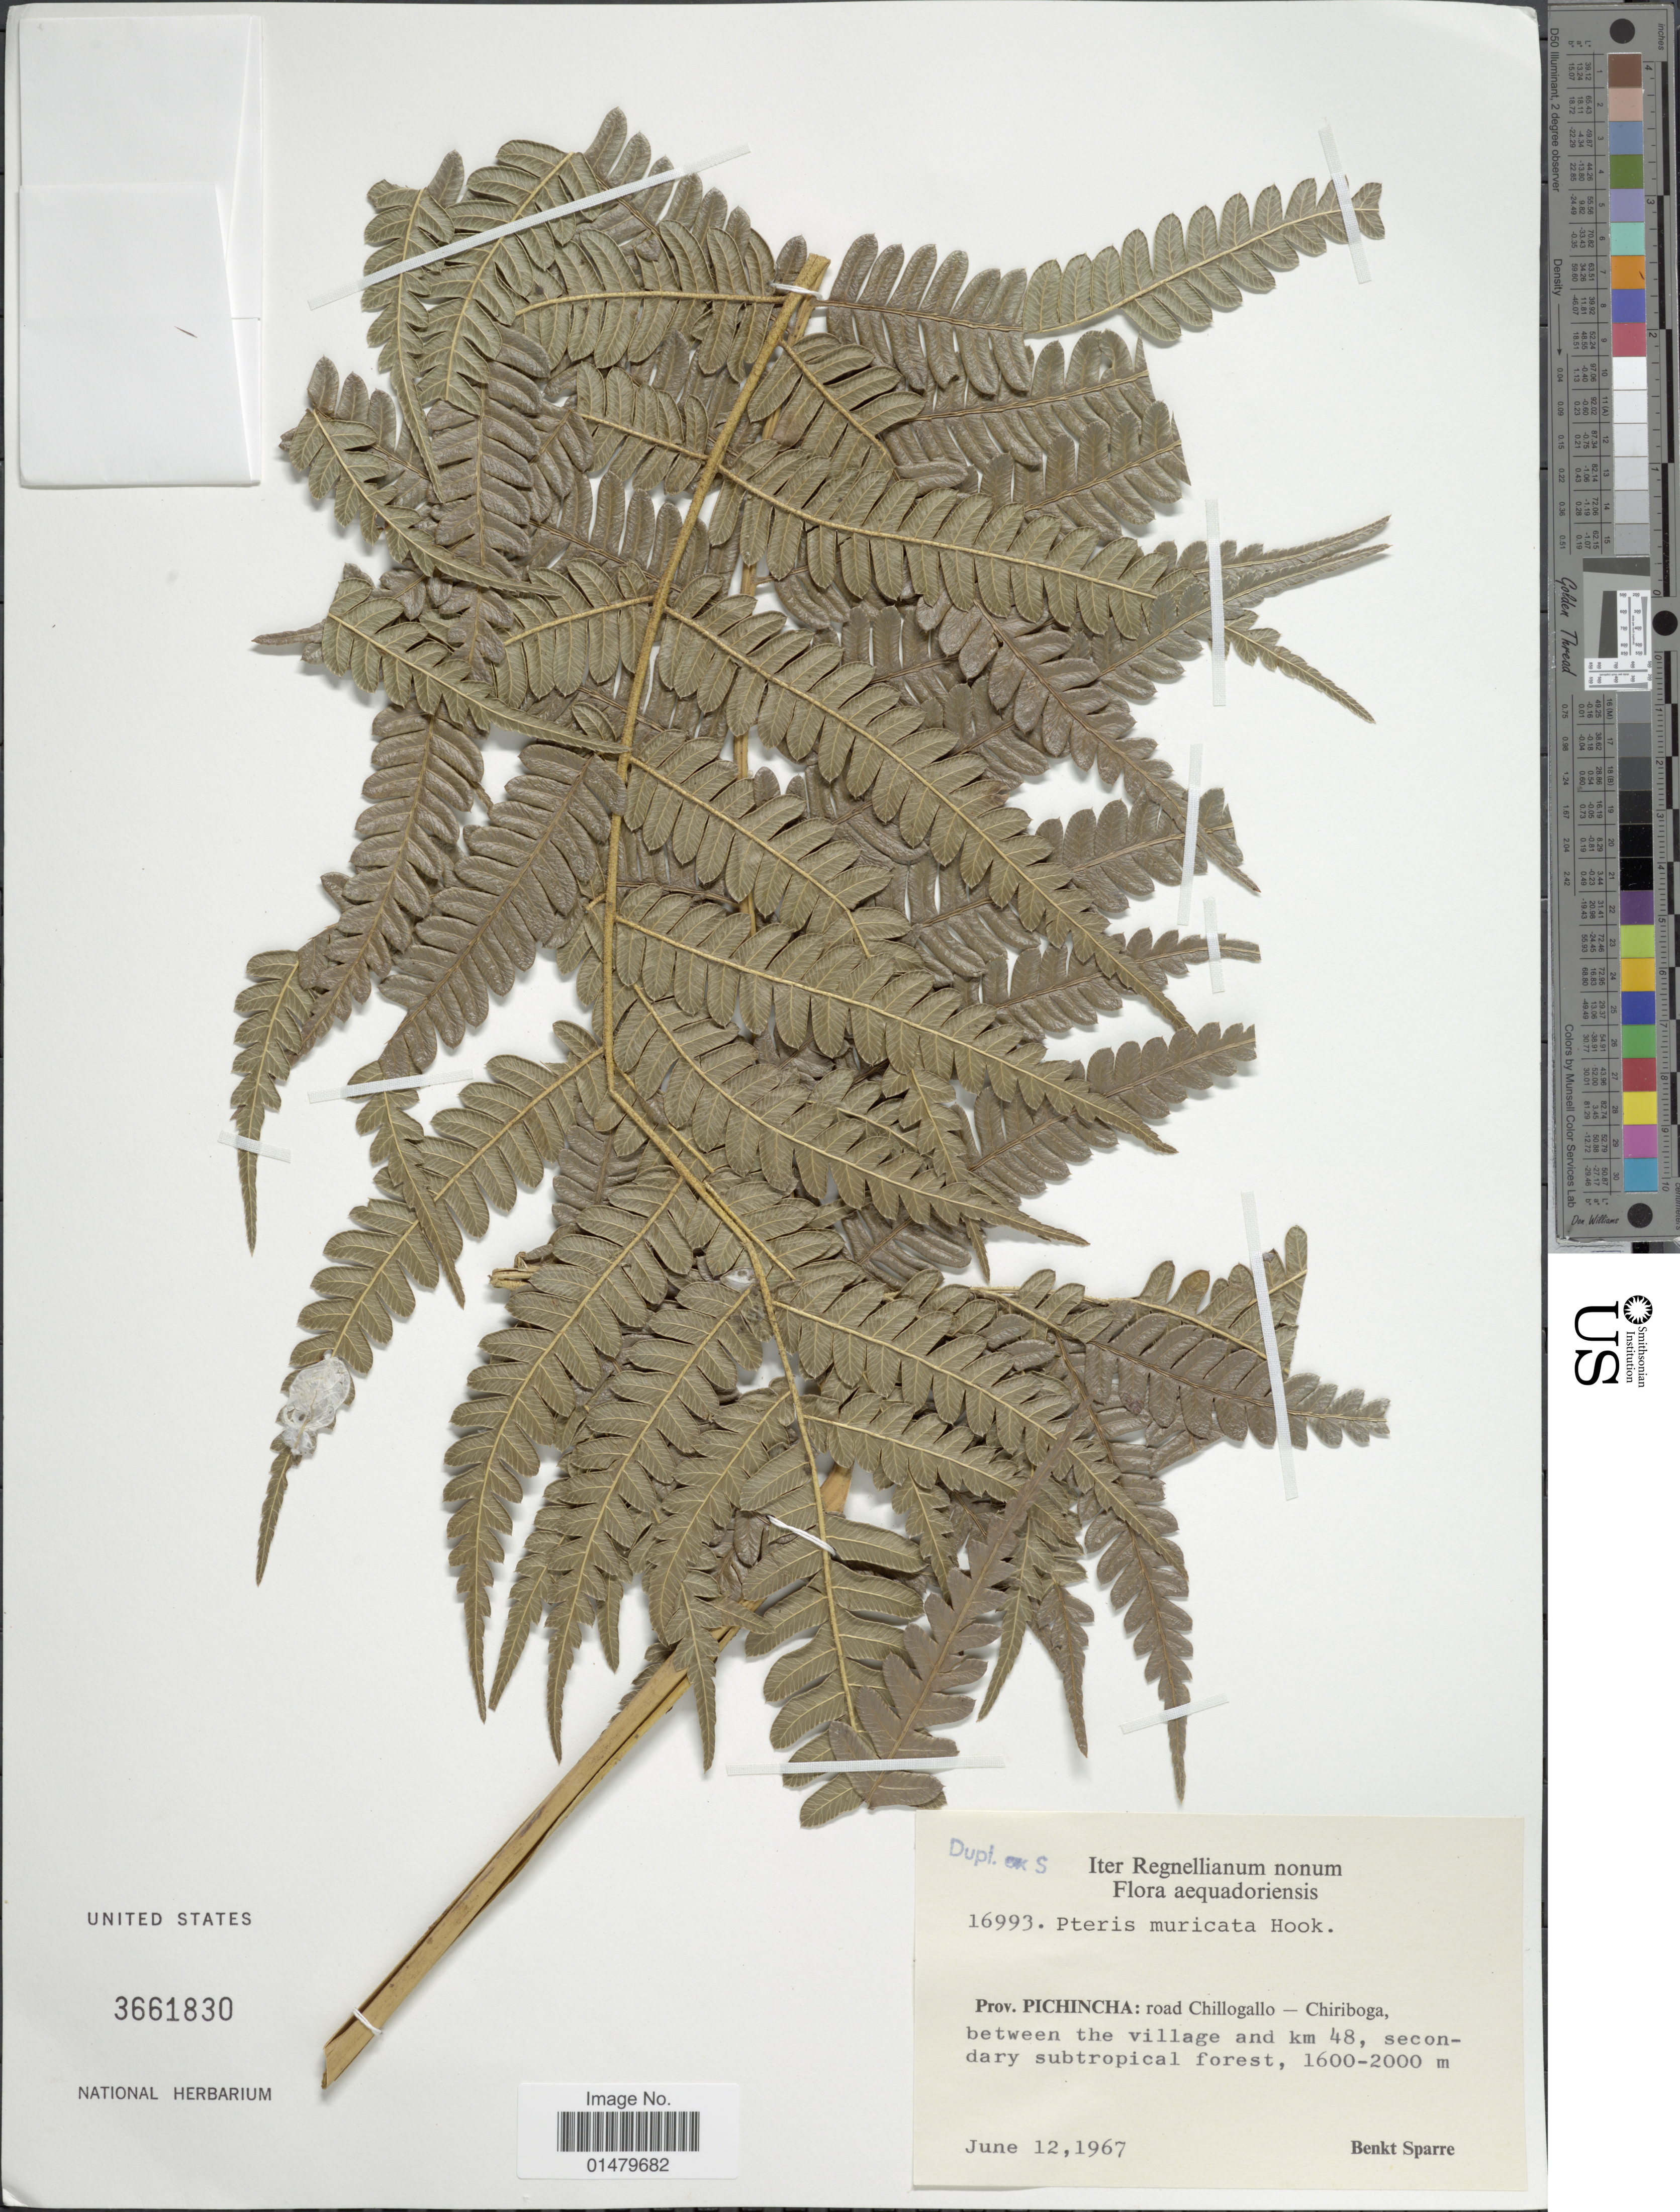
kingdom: Plantae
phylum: Tracheophyta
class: Polypodiopsida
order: Polypodiales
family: Pteridaceae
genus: Pteris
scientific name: Pteris muricata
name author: Rosenst.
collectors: B. Sparre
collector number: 16993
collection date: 1967-06-12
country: Ecuador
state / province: Pichincha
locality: Prov. Pichincha: road Chillogallo - Chiriboga, between the village and km 48.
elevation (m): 1600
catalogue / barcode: US 3661830